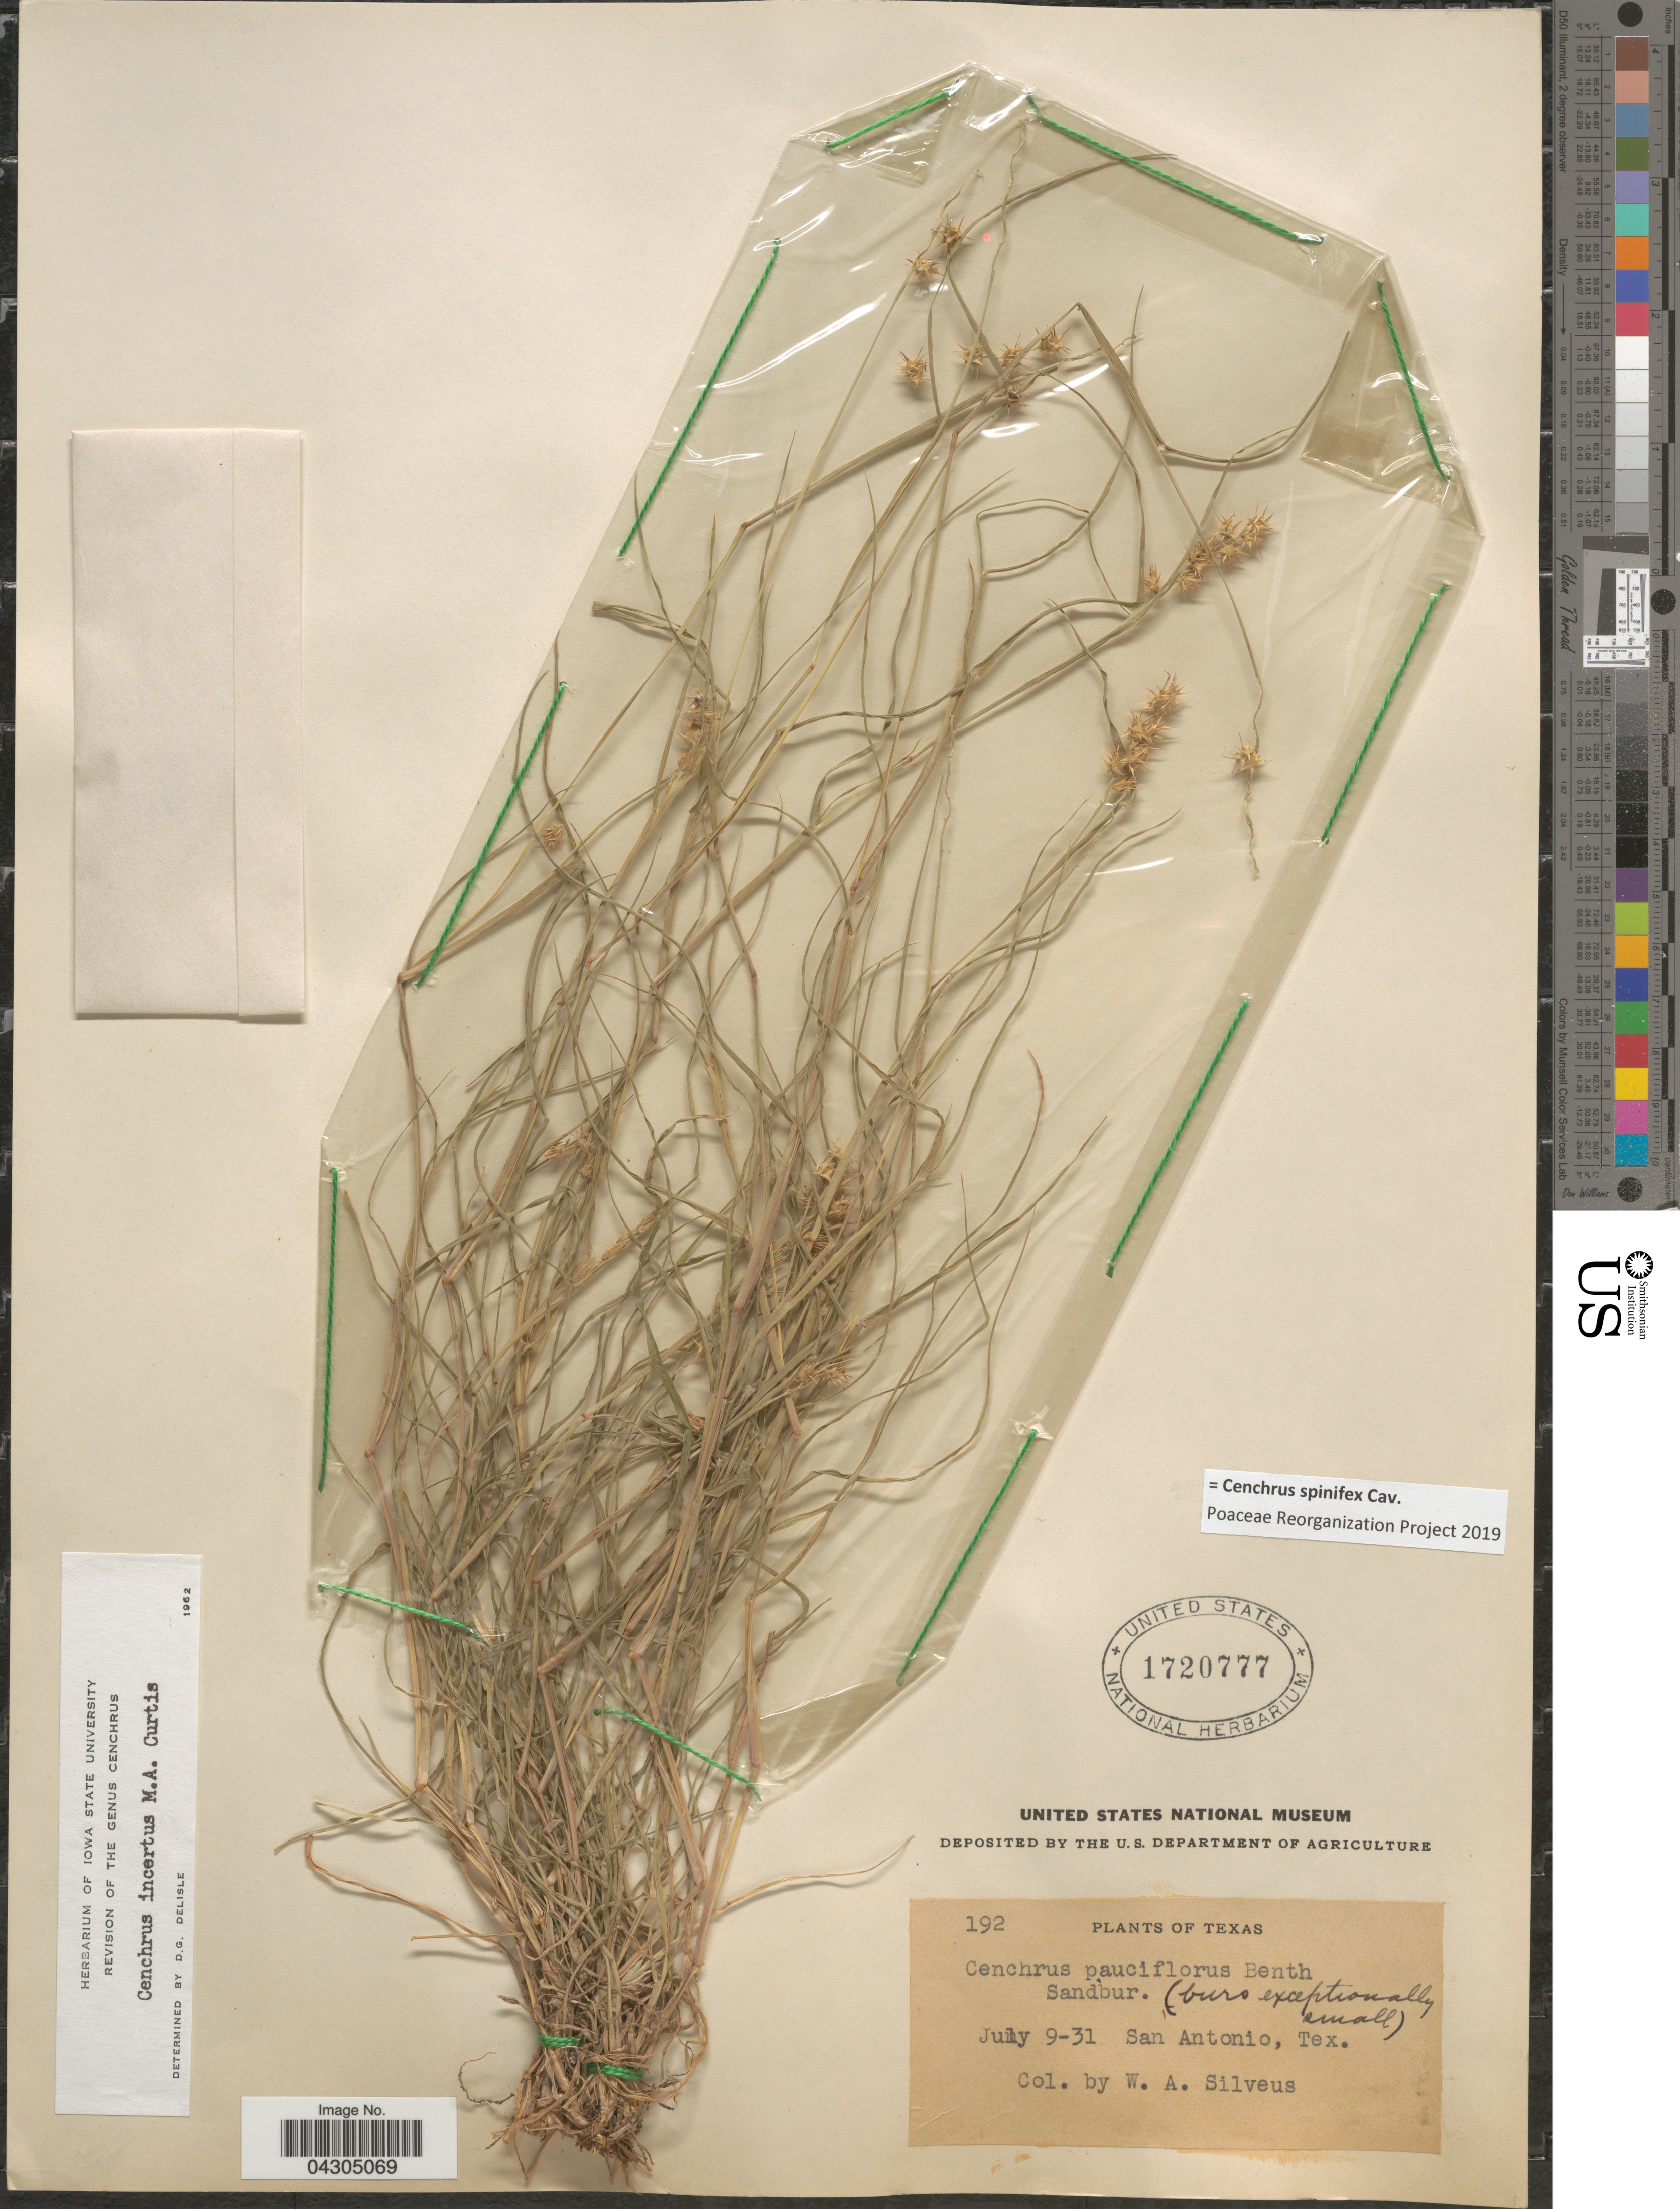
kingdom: Plantae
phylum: Tracheophyta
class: Liliopsida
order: Poales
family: Poaceae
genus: Cenchrus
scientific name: Cenchrus spinifex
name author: Cav.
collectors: W. Silveus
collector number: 192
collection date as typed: Transcribed d/m/y: 9/7/31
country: United States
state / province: Texas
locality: San Antonio.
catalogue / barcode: US 1720777